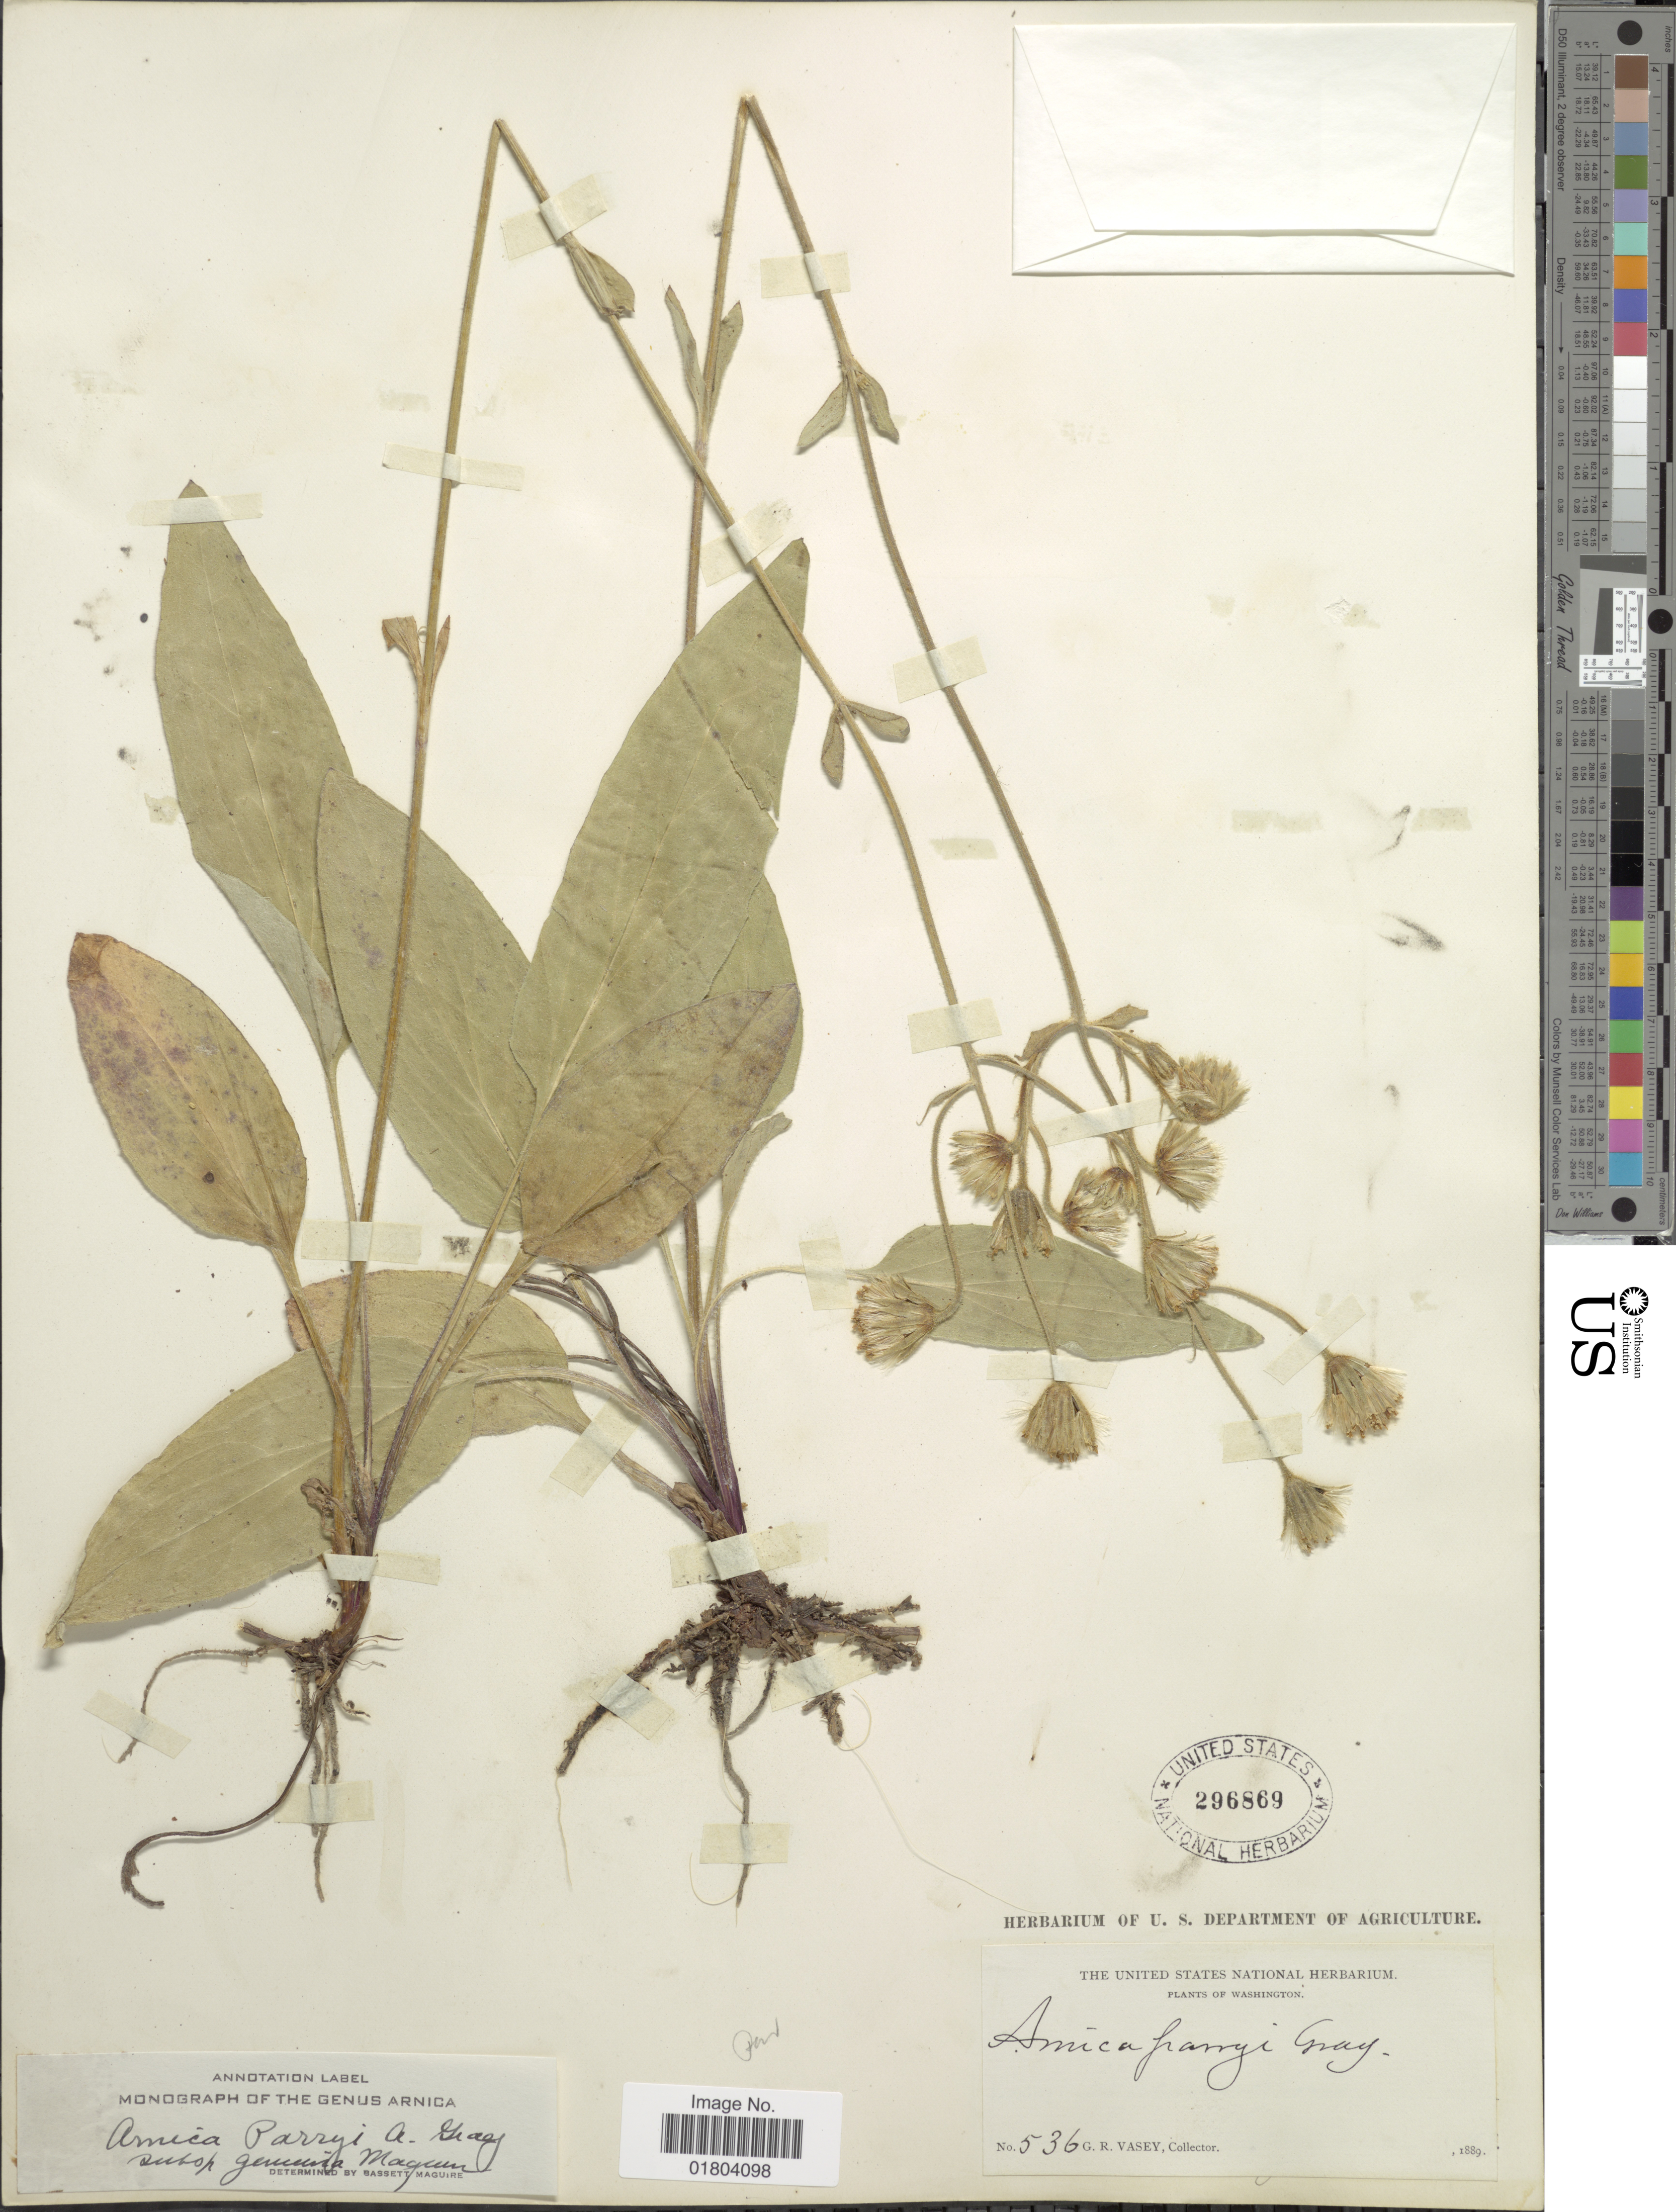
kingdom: Plantae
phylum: Tracheophyta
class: Magnoliopsida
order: Asterales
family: Asteraceae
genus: Arnica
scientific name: Arnica parryi subsp. genuina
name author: Maguire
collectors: G. R. Vasey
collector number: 536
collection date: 1889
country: United States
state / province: Washington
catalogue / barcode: US 296869